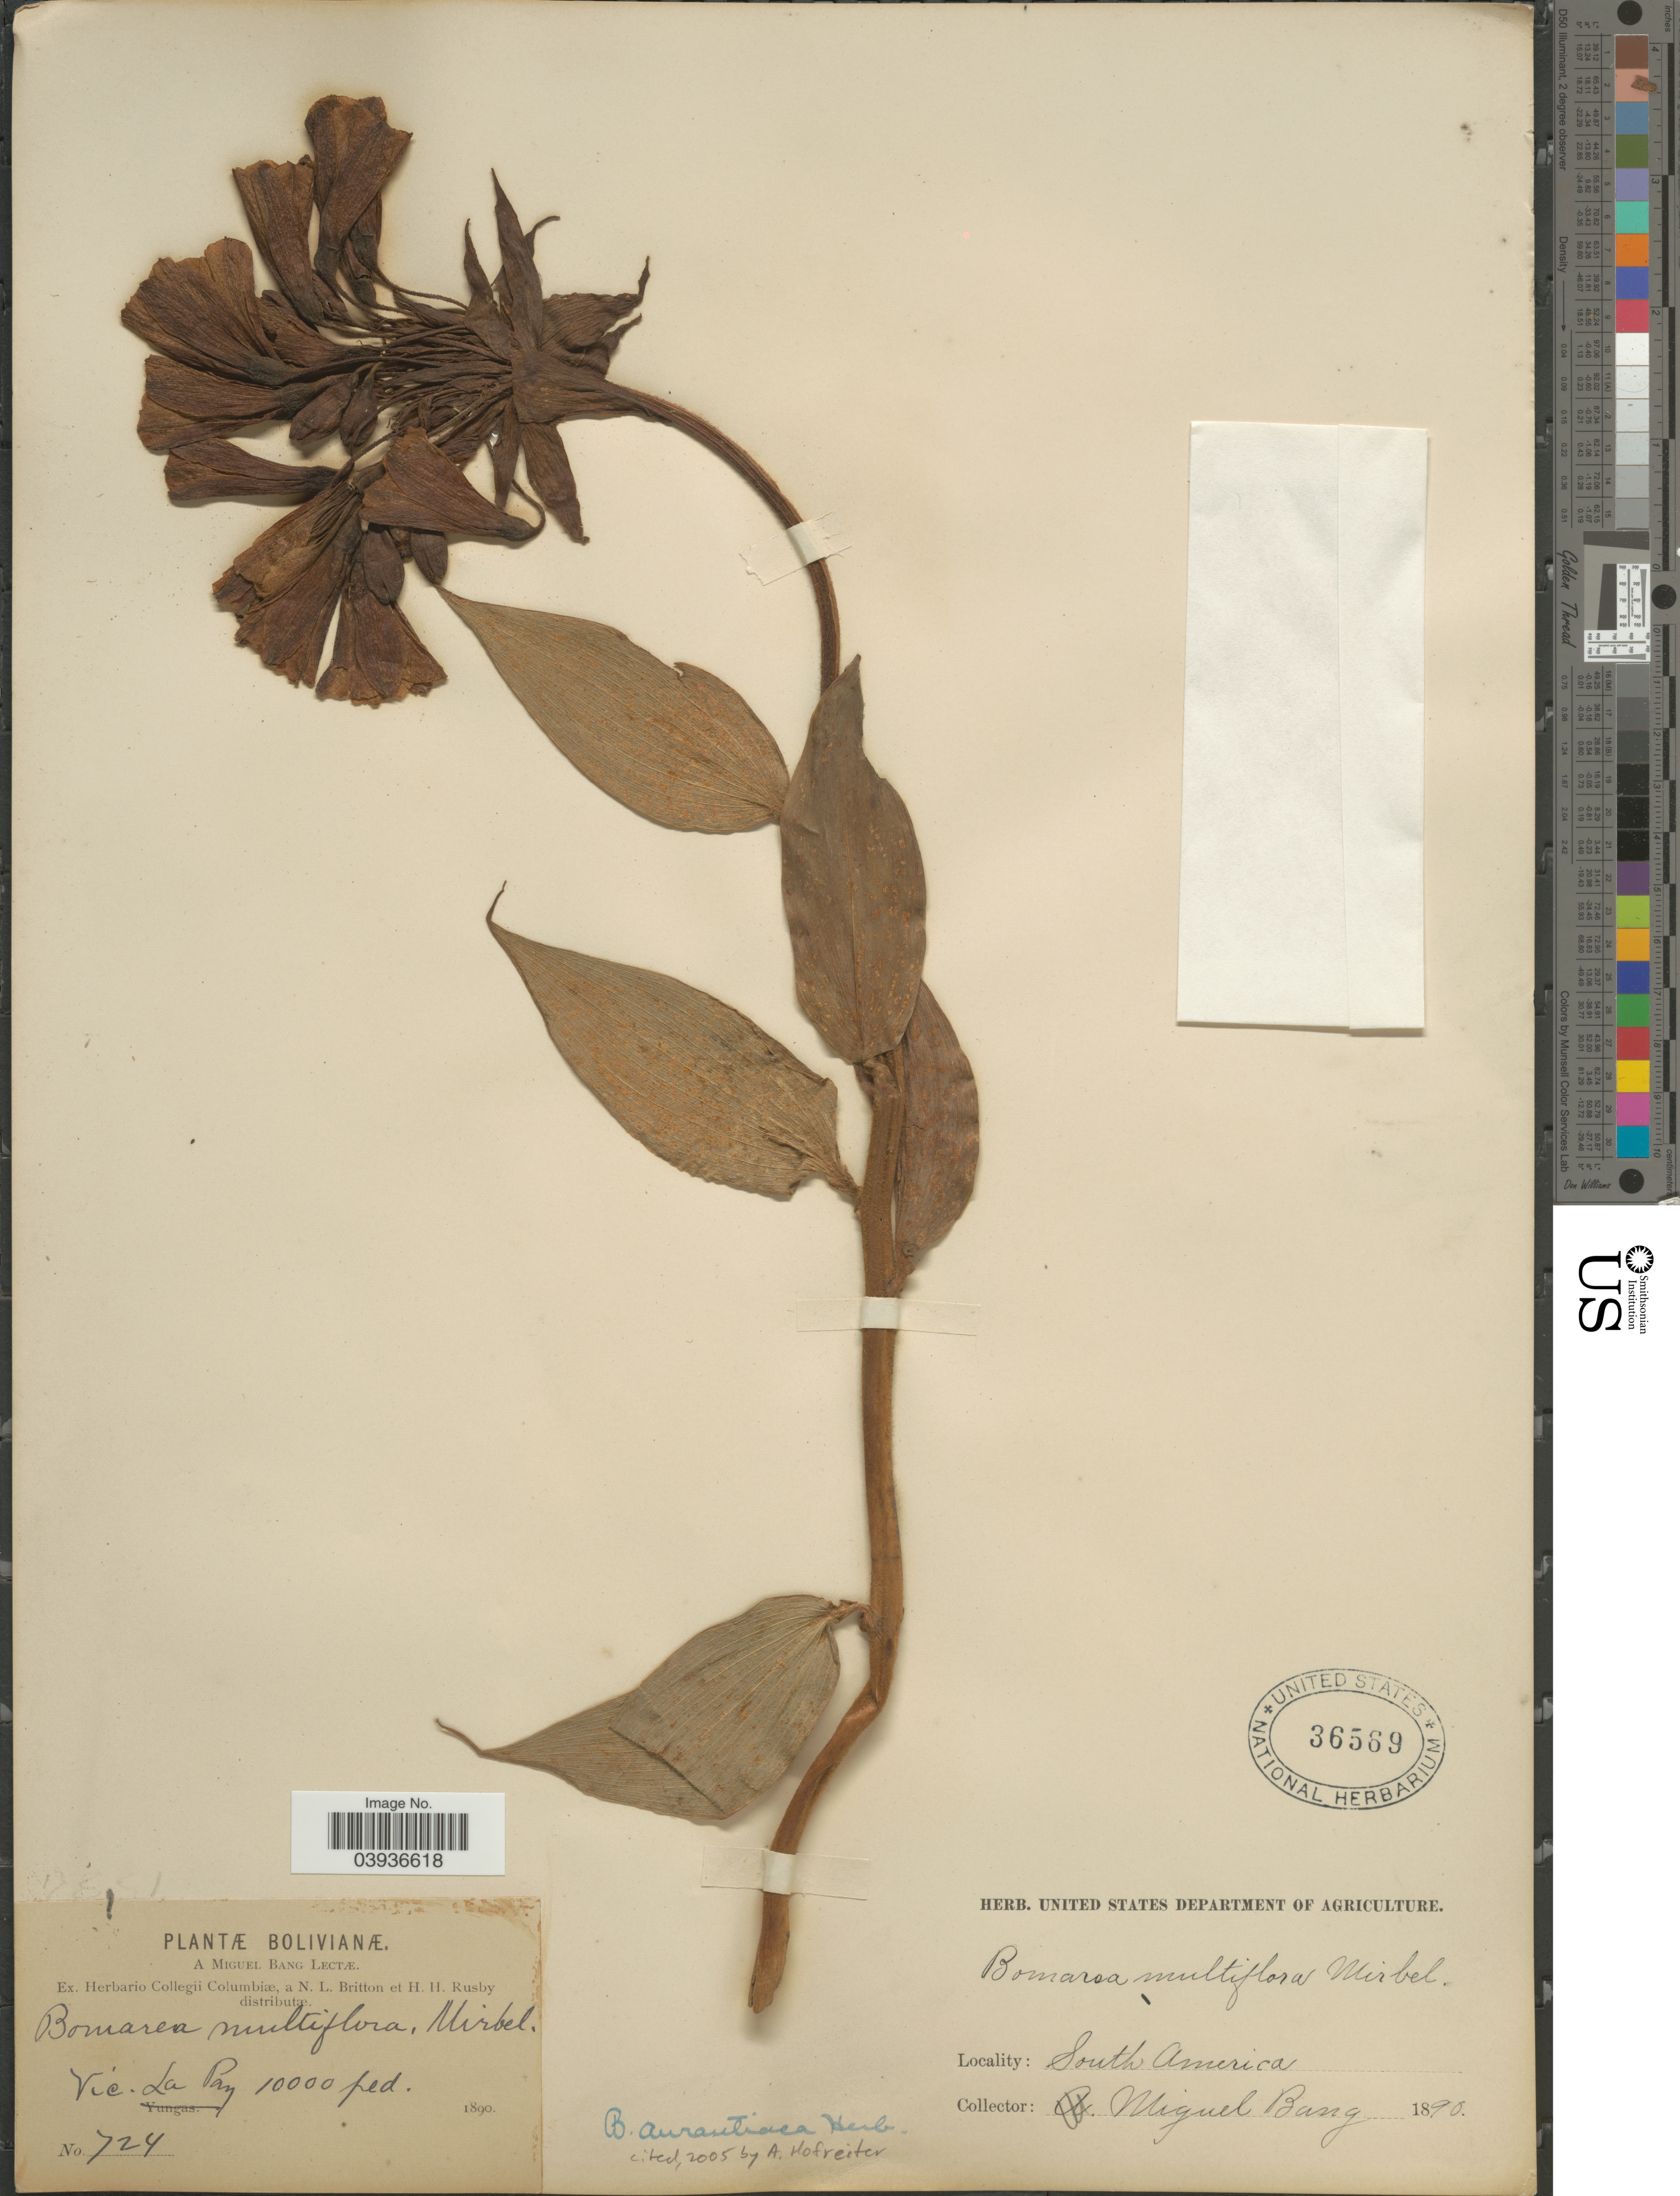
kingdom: Plantae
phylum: Tracheophyta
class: Liliopsida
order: Liliales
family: Alstroemeriaceae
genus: Bomarea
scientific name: Bomarea aurantiaca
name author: Herb.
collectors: M. Bang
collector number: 724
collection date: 1890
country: Bolivia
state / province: La Paz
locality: Vic. La Paz.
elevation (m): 3048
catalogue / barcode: US 36569